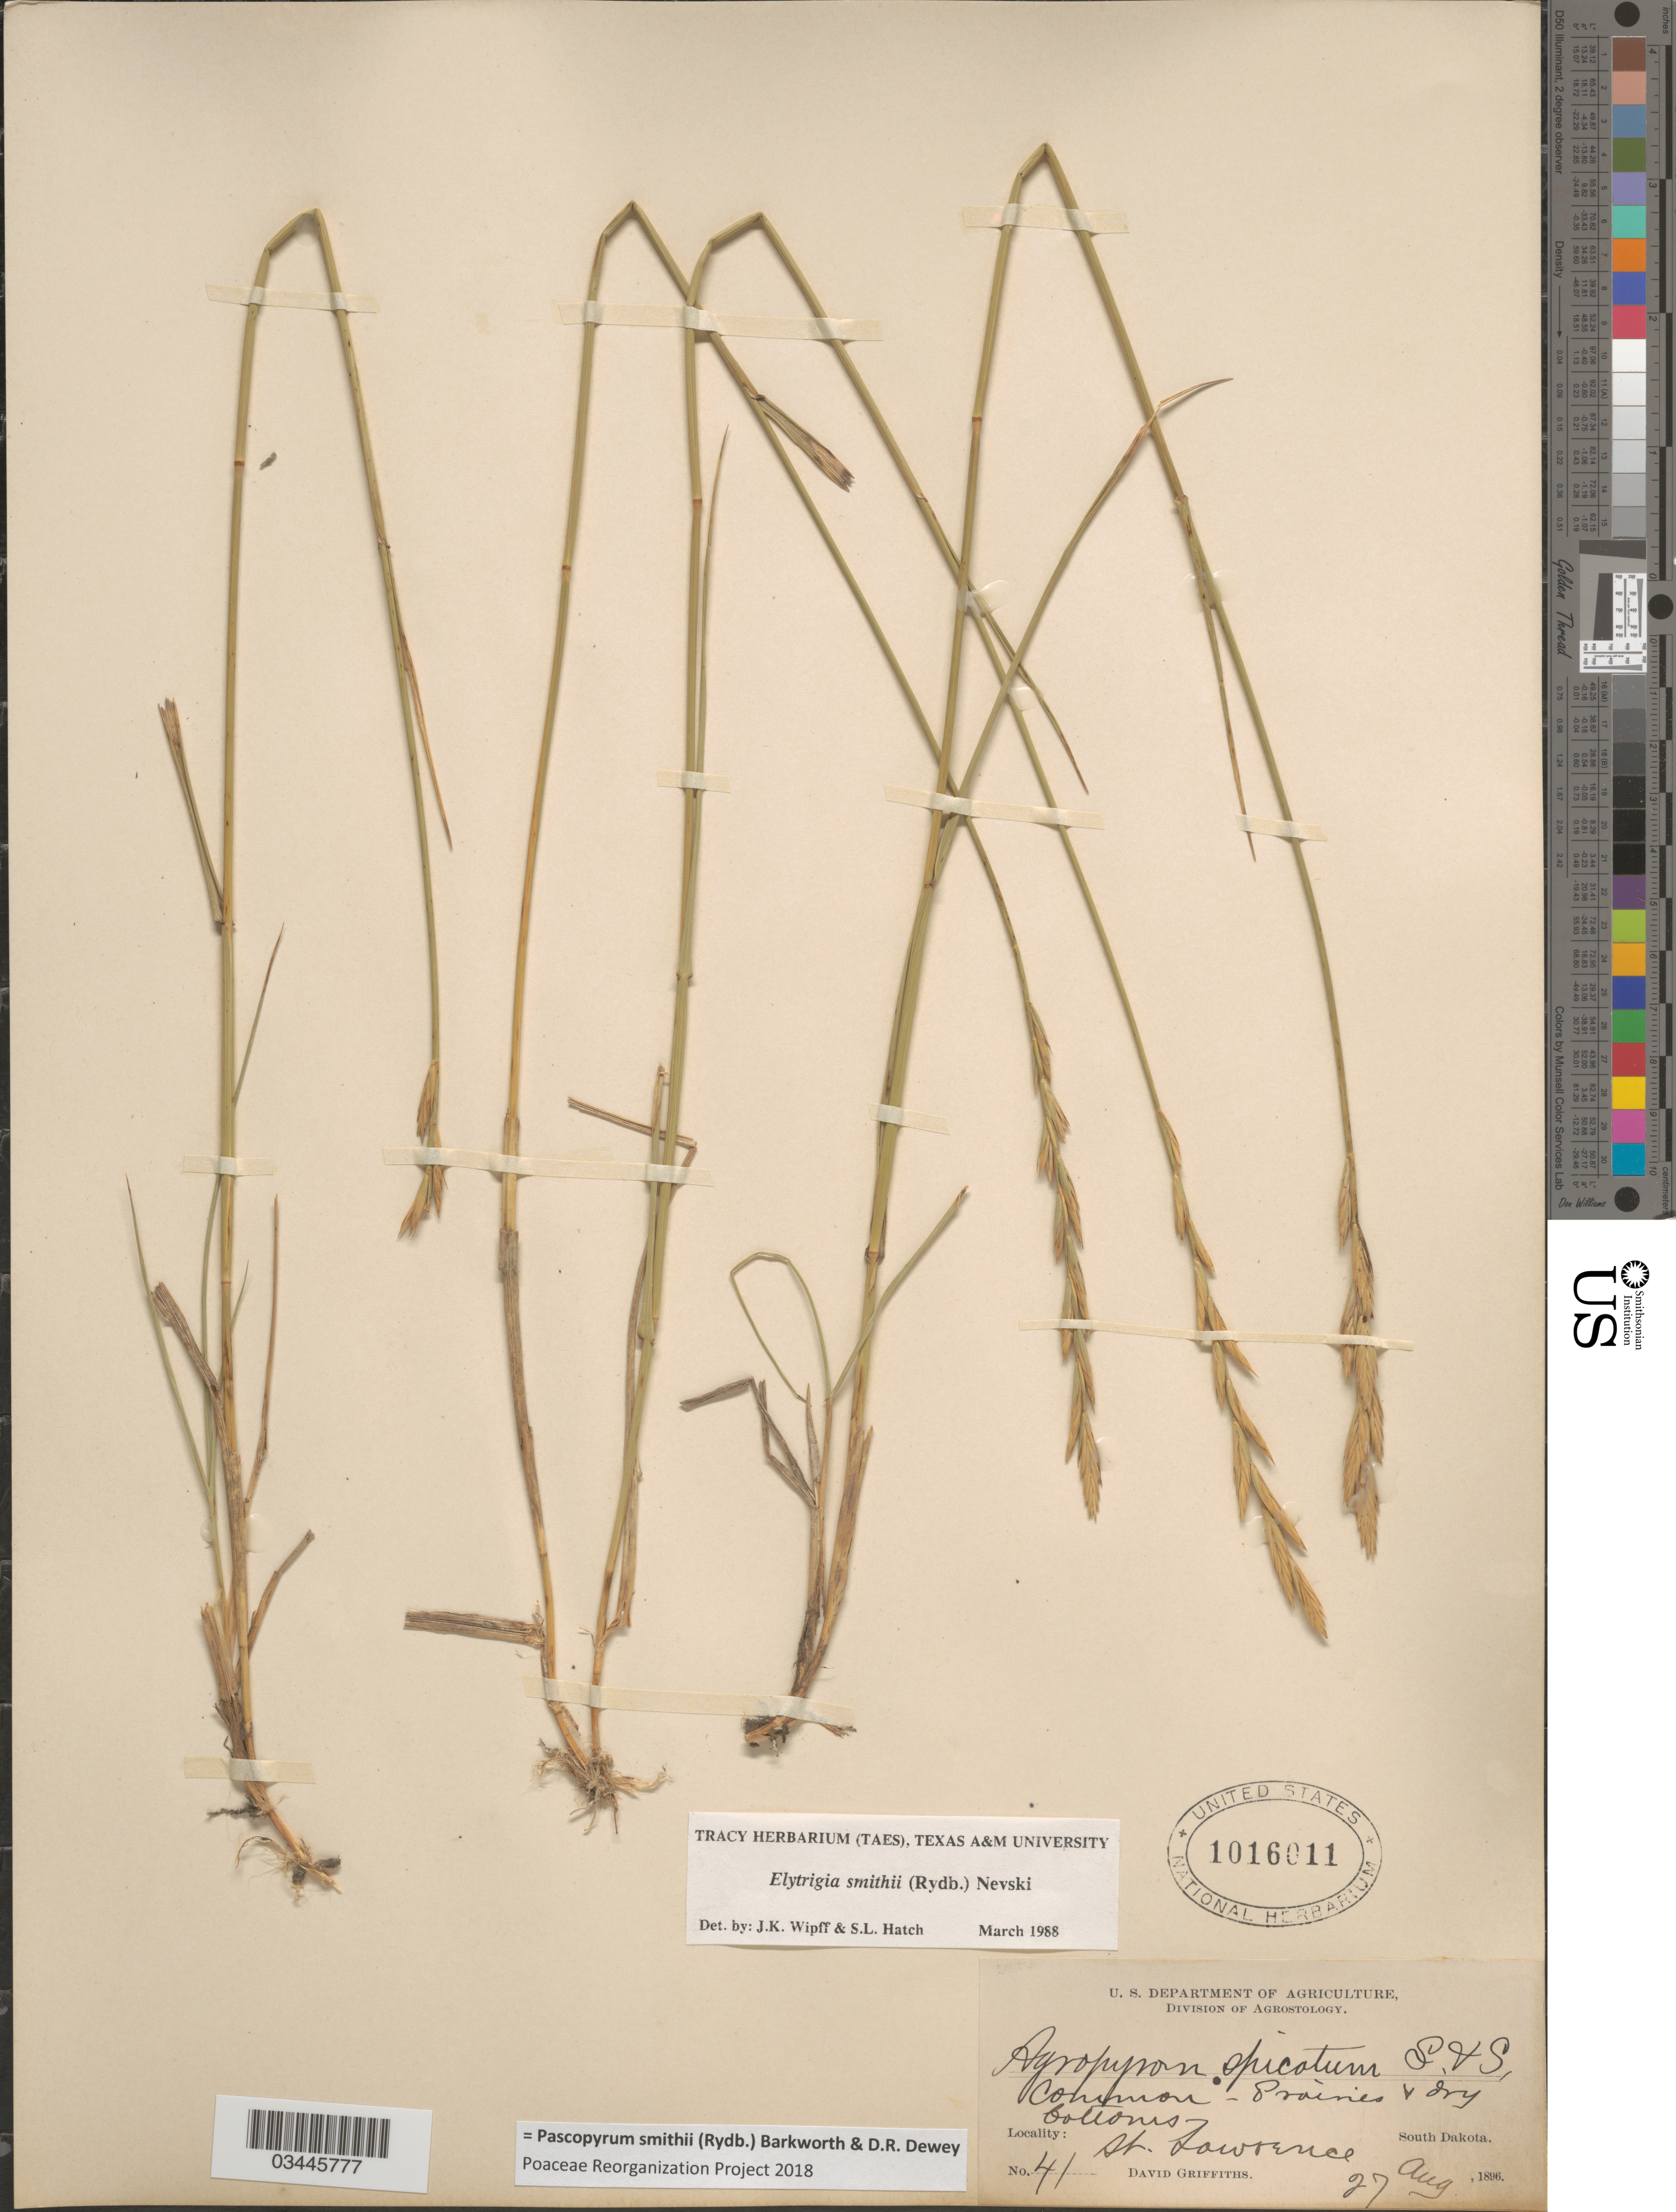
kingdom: Plantae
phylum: Tracheophyta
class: Liliopsida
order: Poales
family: Poaceae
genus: Pascopyrum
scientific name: Pascopyrum smithii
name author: (Rydb.) Barkworth & Dewey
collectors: D. Griffiths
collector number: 41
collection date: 1896-08-27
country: United States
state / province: South Dakota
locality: Prairies & dry bottoms. St. Lawrence.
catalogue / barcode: US 1016011